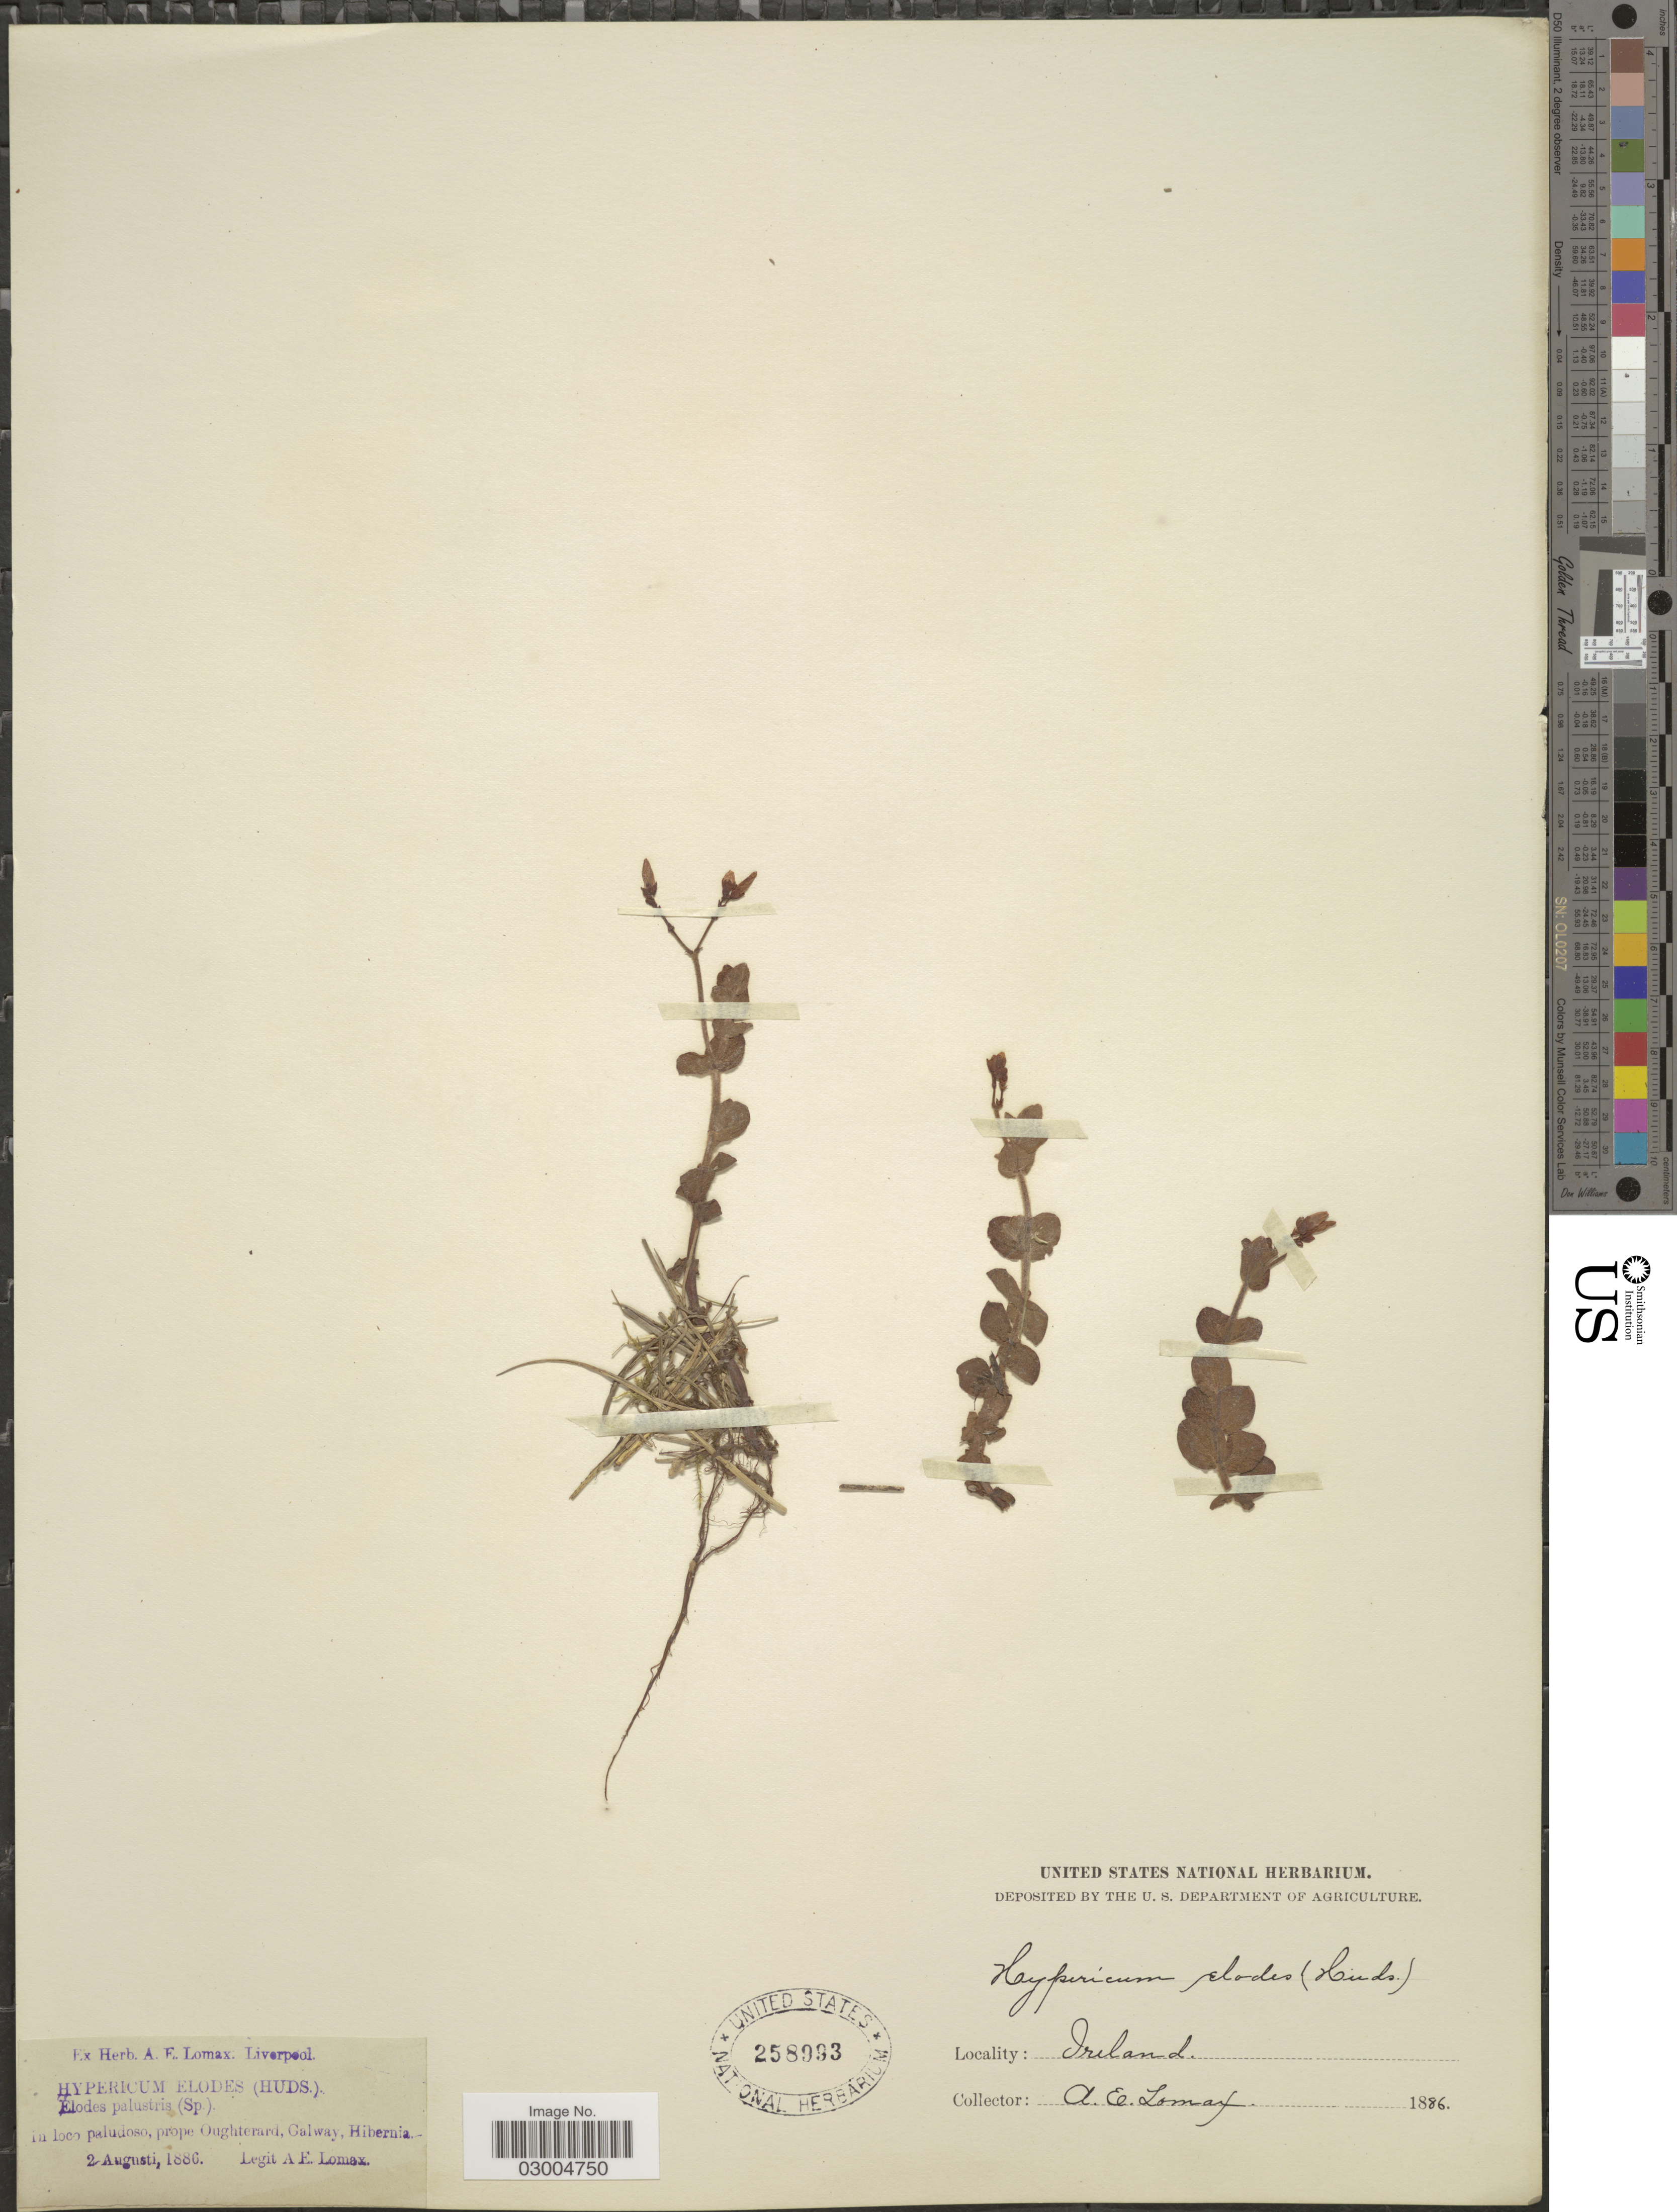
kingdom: Plantae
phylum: Tracheophyta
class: Magnoliopsida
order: Malpighiales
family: Hypericaceae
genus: Hypericum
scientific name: Hypericum elodes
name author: L.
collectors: A. Lomax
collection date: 1886-08-02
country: Ireland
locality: Prope Oughterard, Galway, Hibernia.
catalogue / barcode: US 258993